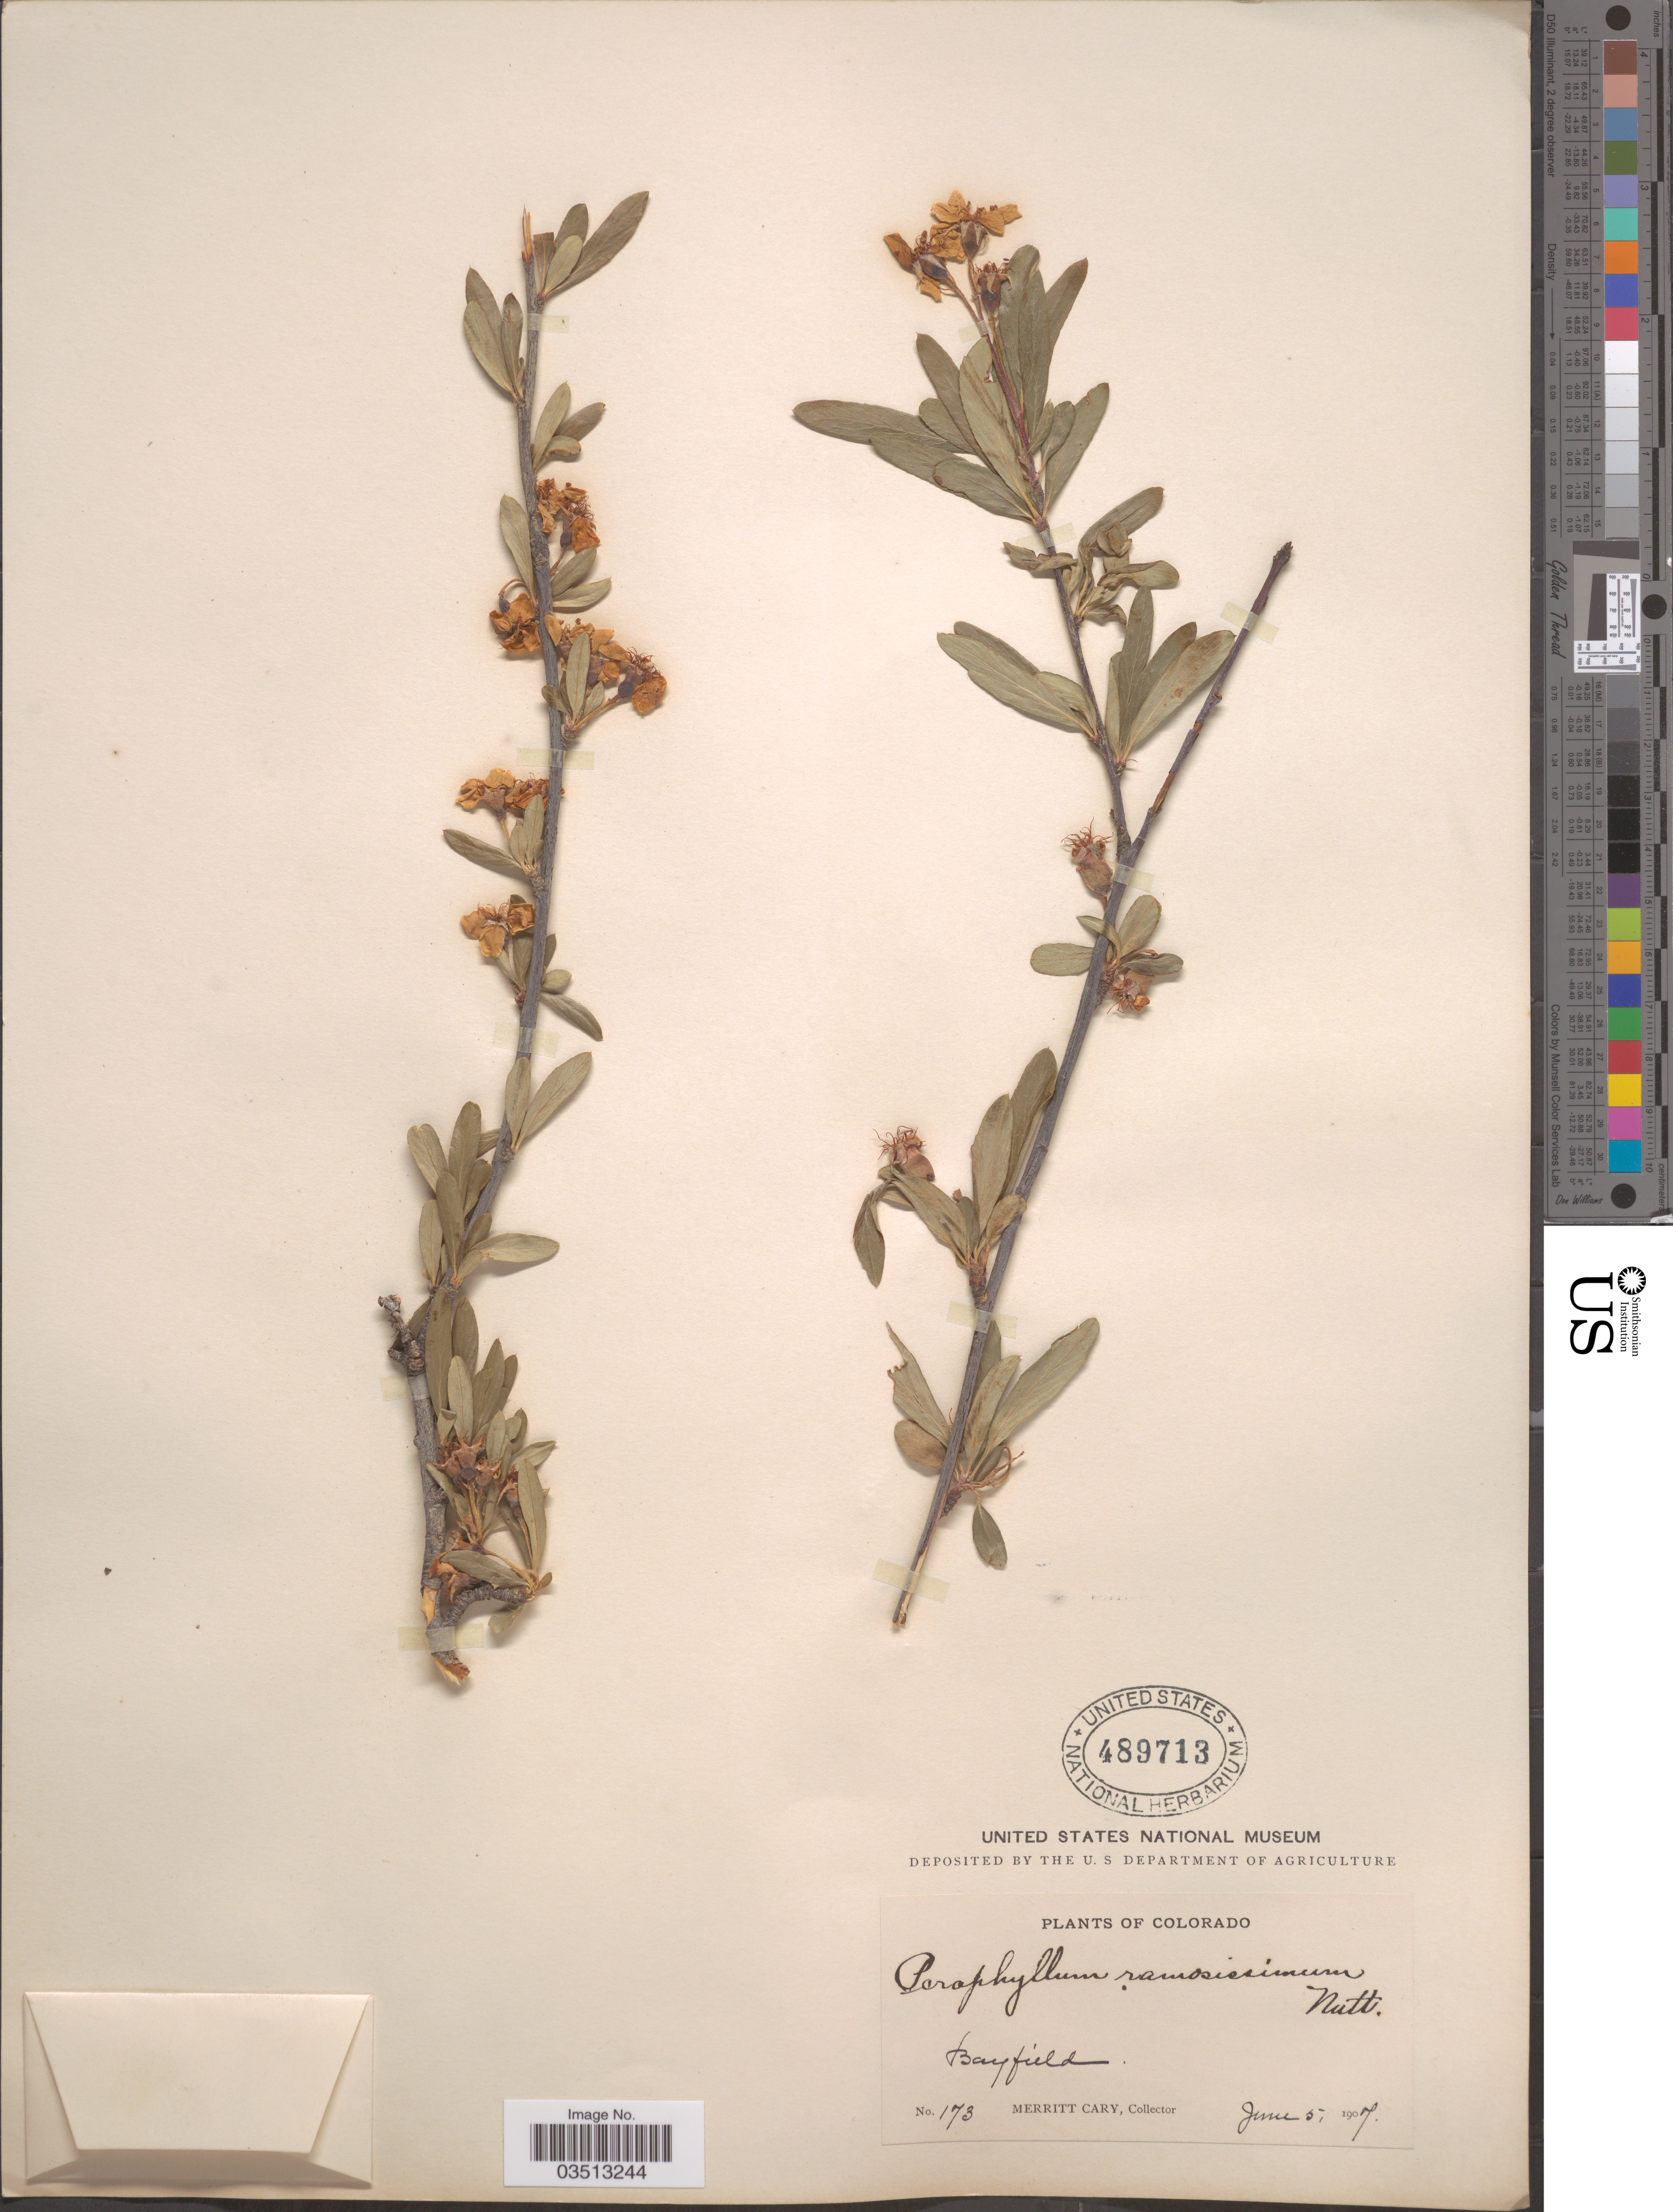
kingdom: Plantae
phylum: Tracheophyta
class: Magnoliopsida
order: Rosales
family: Rosaceae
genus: Peraphyllum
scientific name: Peraphyllum ramosissimum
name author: Nutt.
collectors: M. Cary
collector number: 173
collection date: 1907-06-05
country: United States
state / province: Colorado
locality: Bayfield.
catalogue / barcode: US 489713